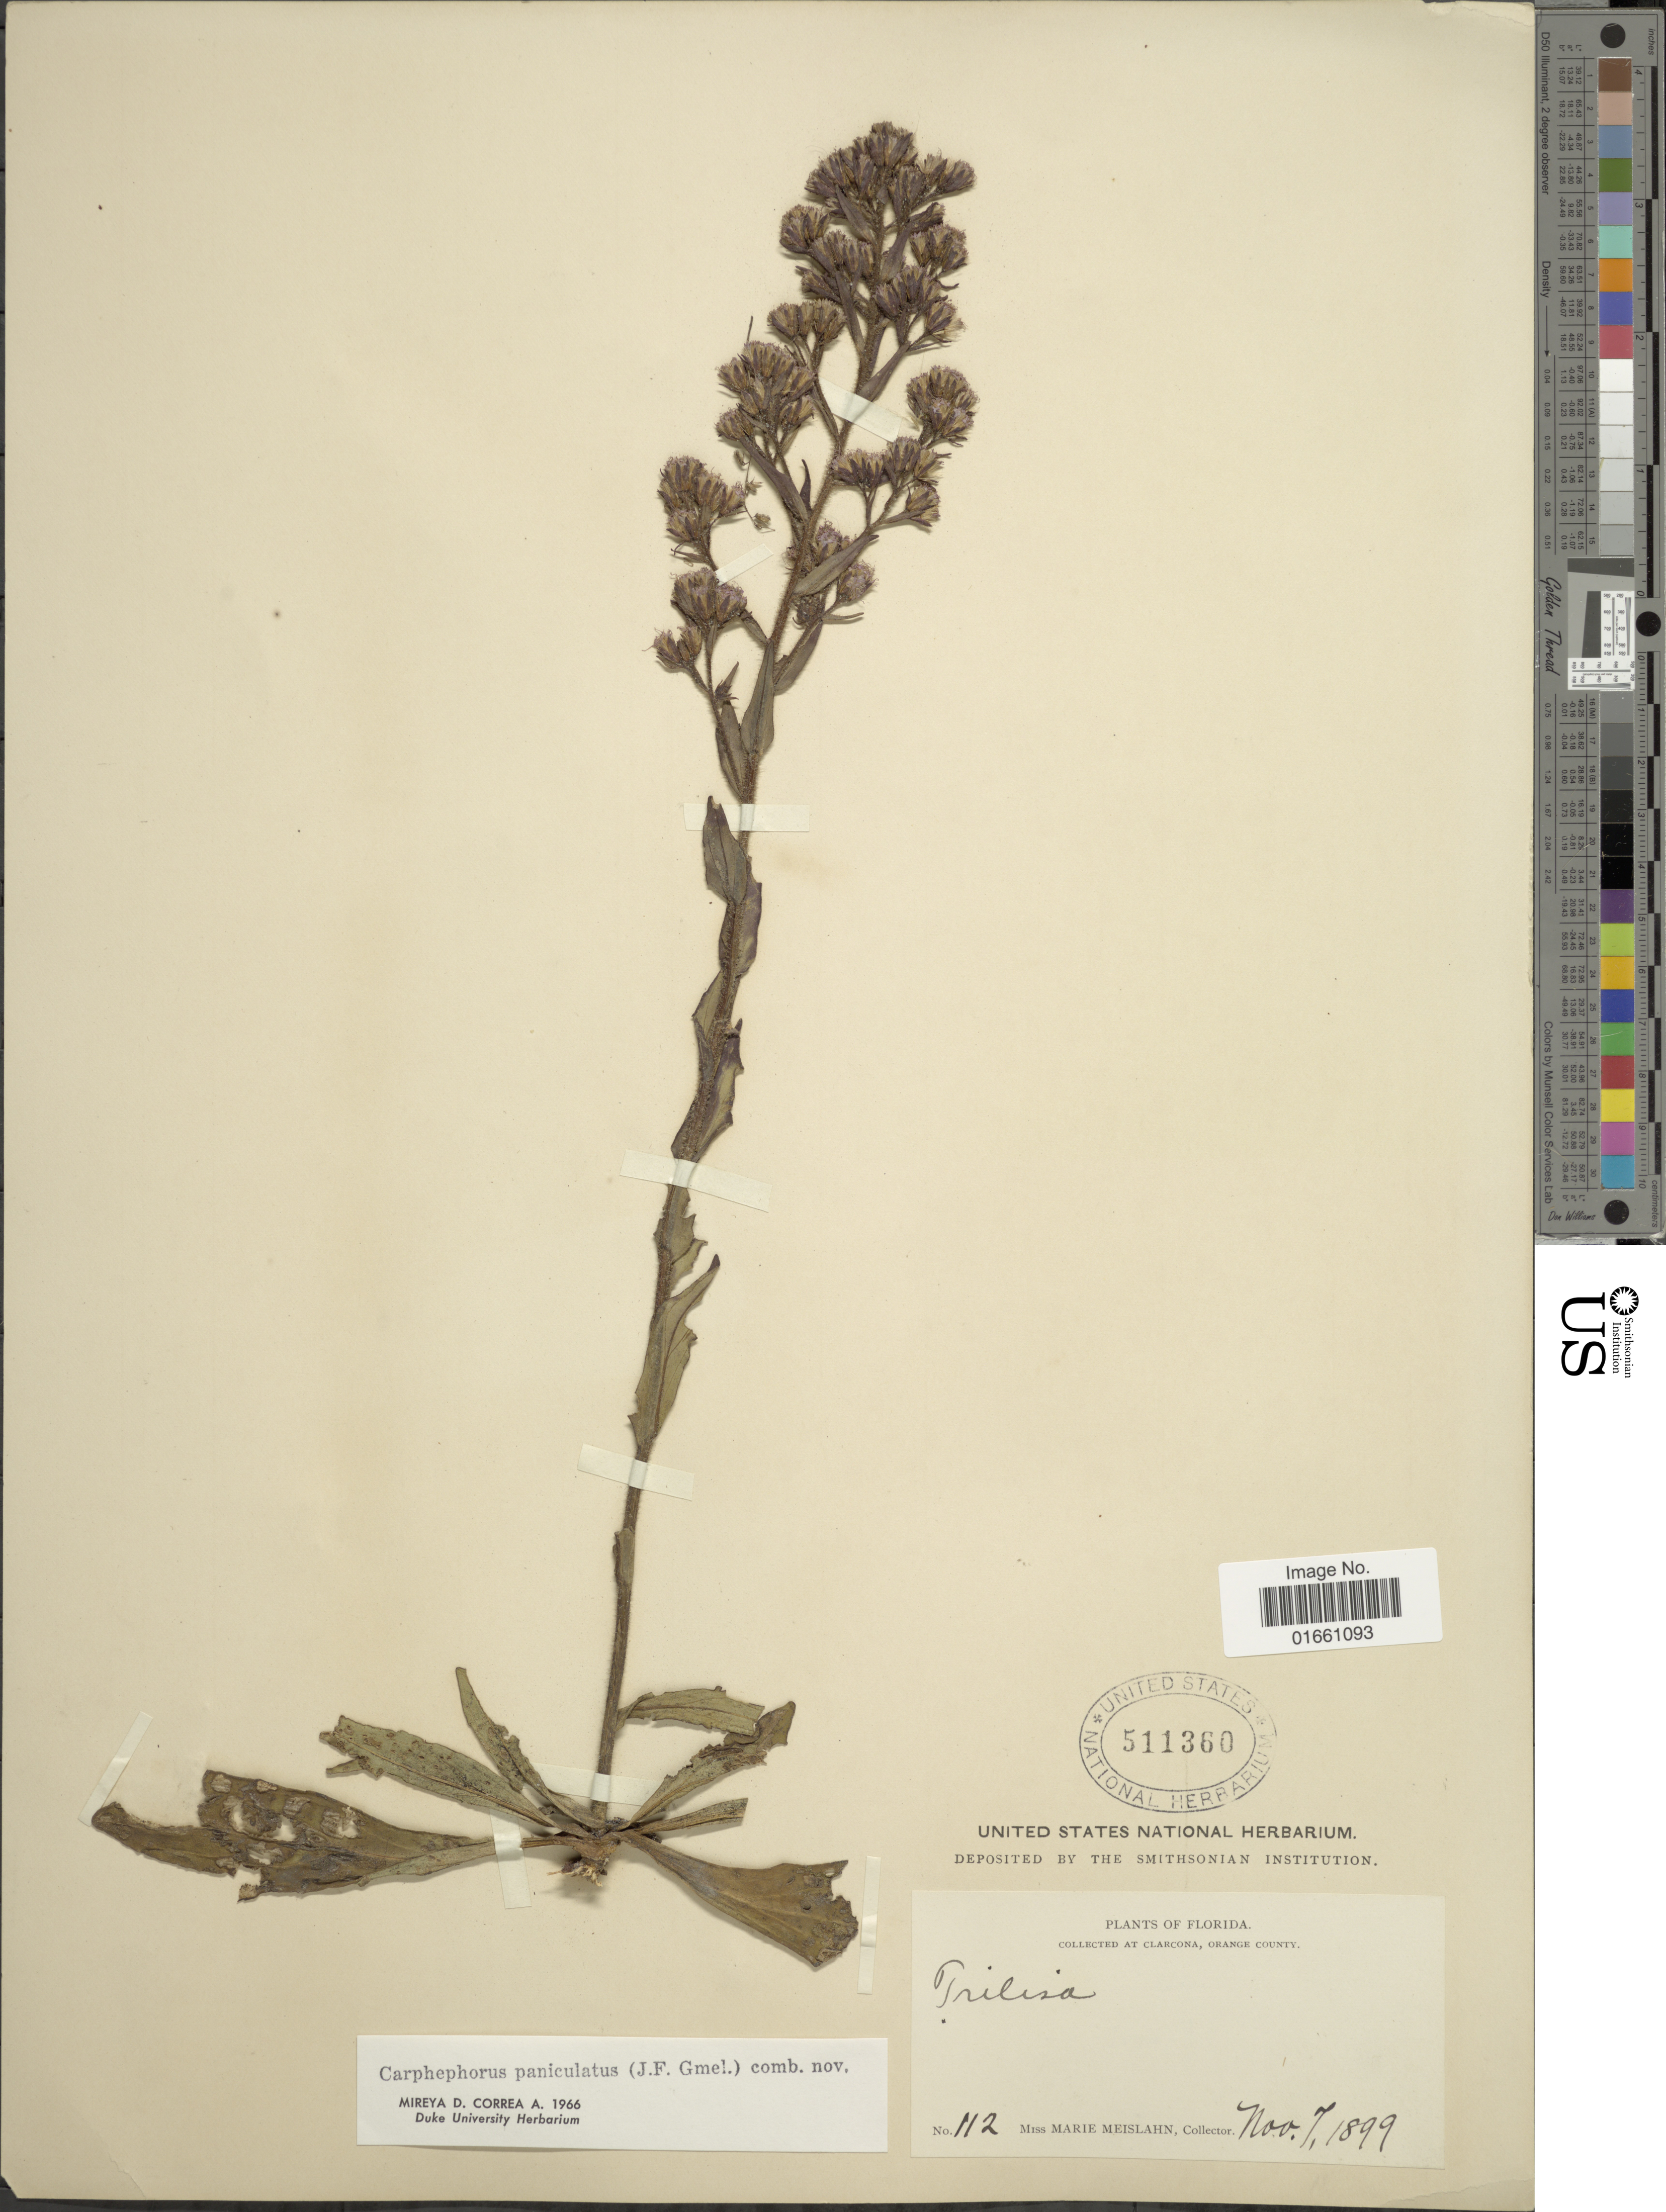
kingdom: Plantae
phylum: Tracheophyta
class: Magnoliopsida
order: Asterales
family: Asteraceae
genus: Trilisa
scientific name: Trilisa paniculata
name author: (J.F. Gmel.) Cass.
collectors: M. Meislahn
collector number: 112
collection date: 1899-11-07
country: United States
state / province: Florida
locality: Clarcona, Orange County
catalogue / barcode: US 511360